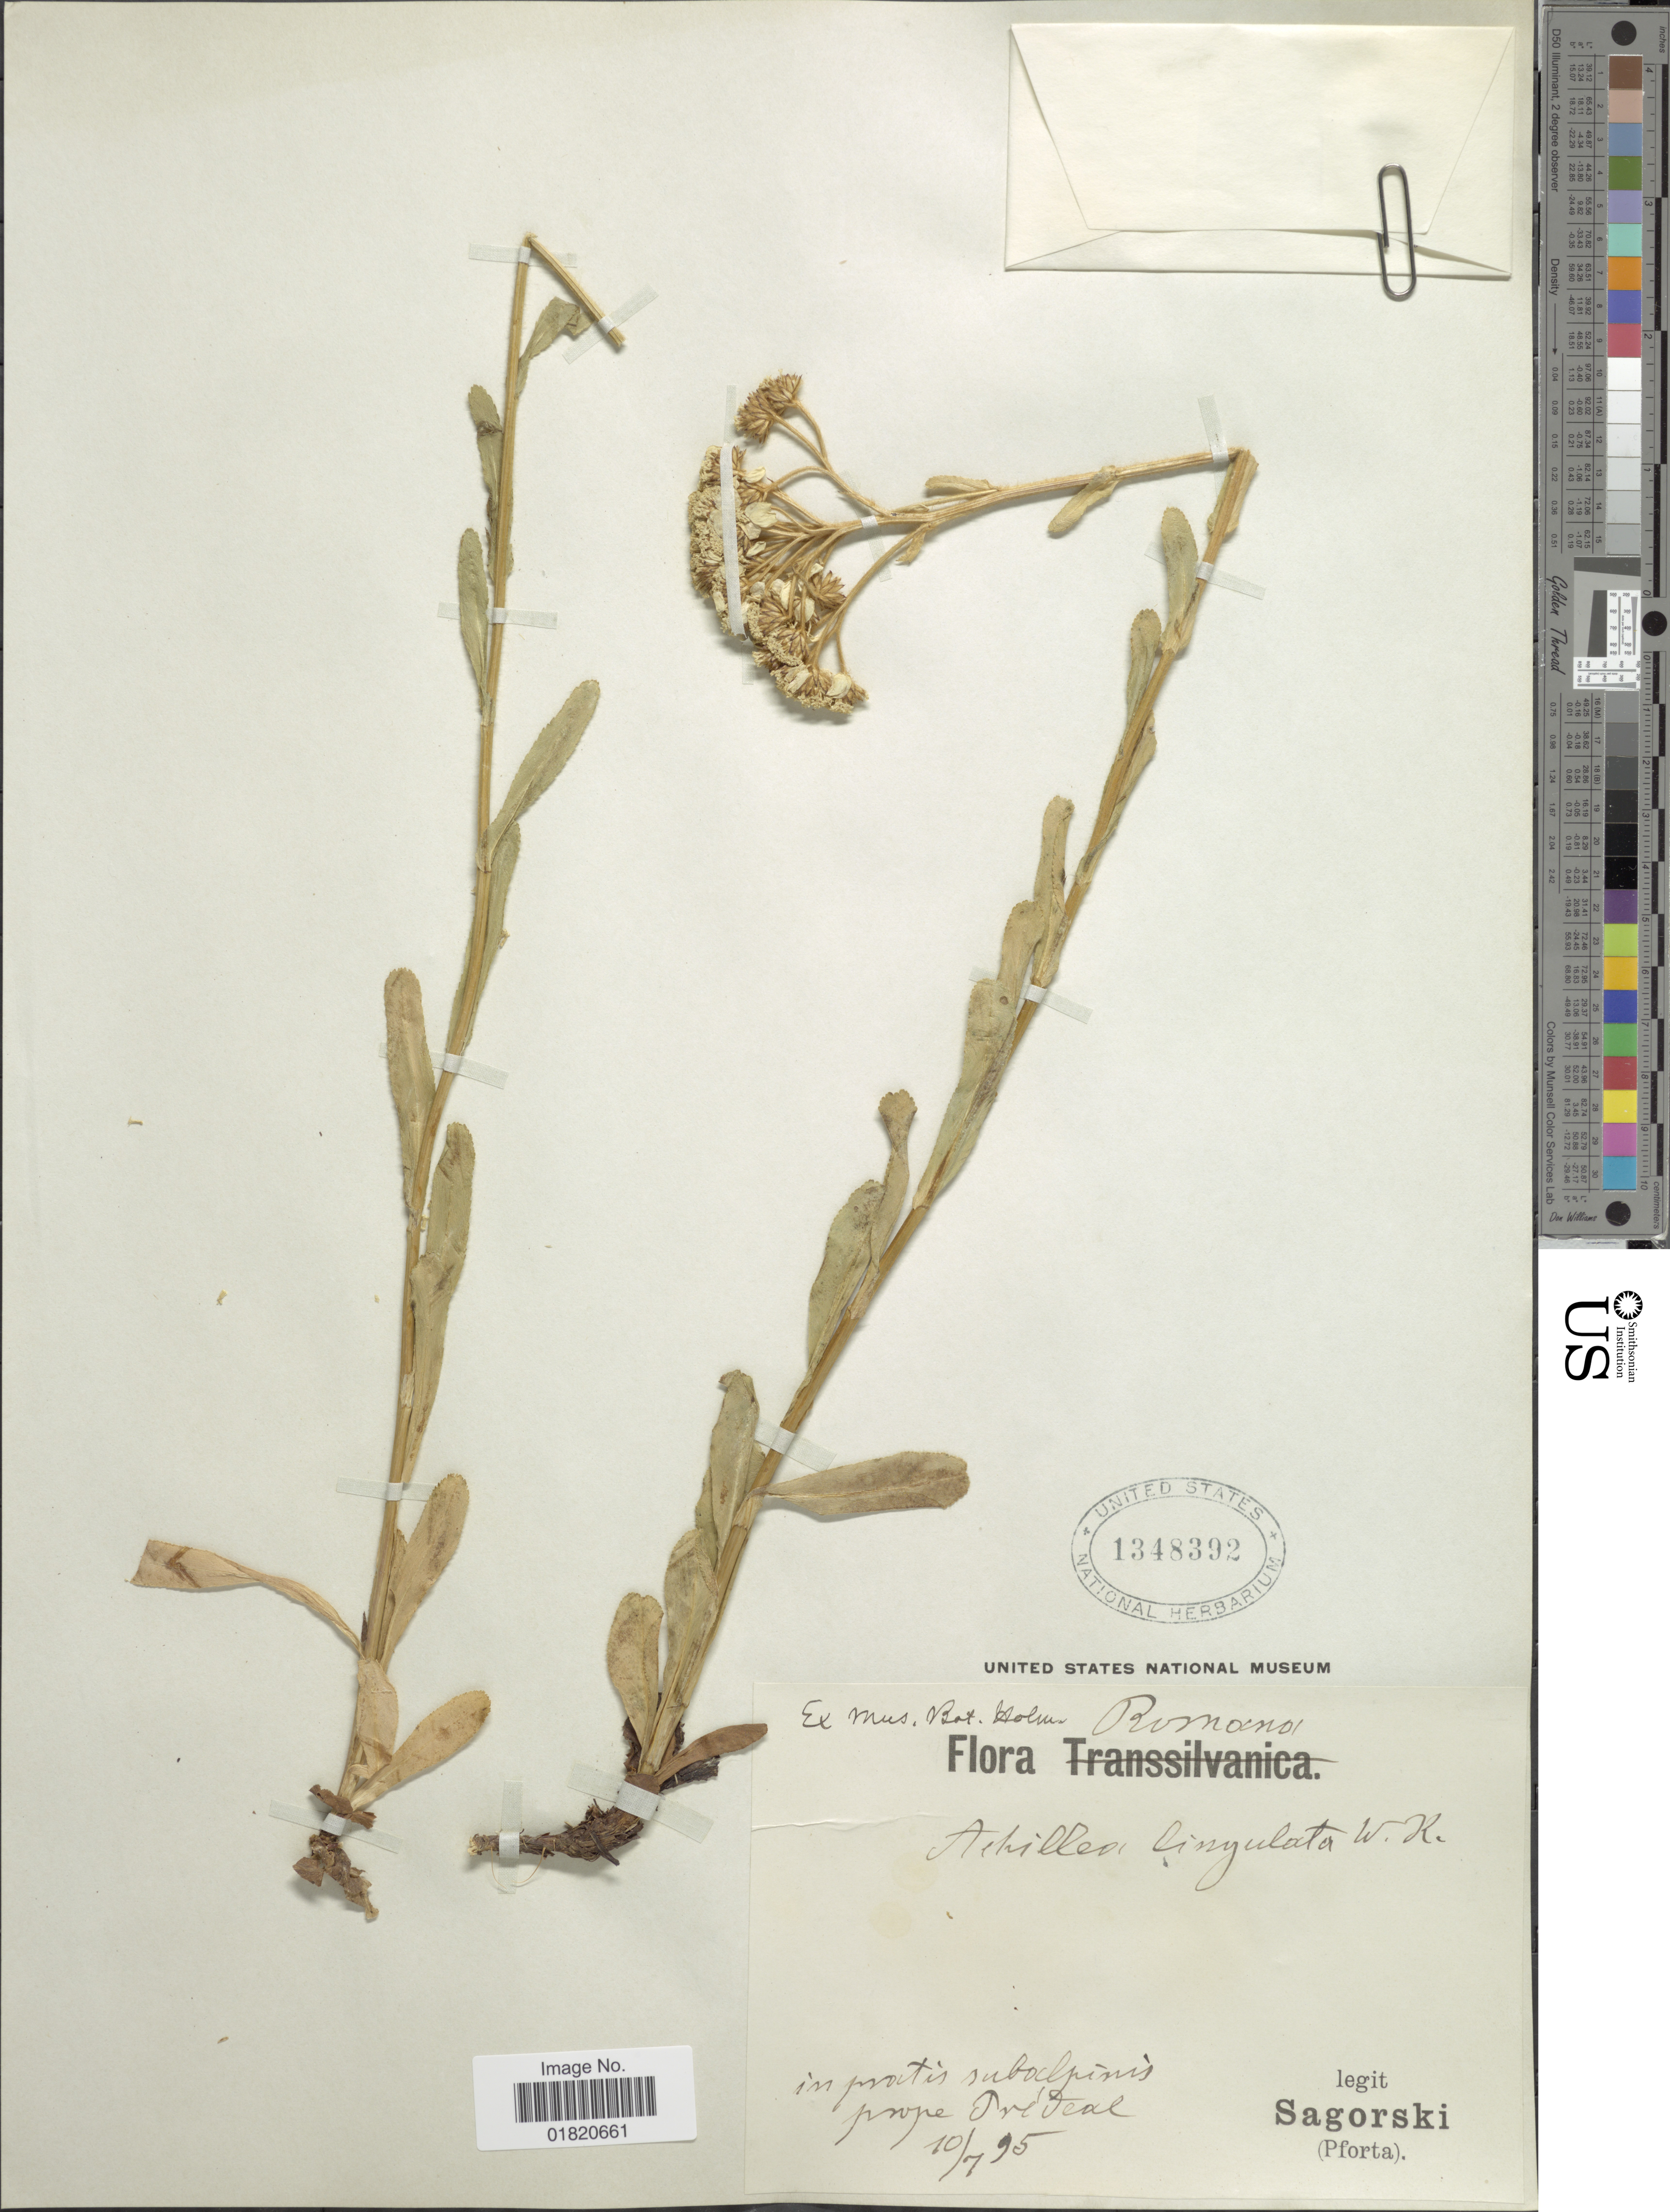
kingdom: Plantae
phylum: Tracheophyta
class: Magnoliopsida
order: Asterales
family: Asteraceae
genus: Achillea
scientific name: Achillea lingulata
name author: Waldst. & Kit.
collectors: -. Sagorski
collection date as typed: Transcribed d/m/y: 10/7/95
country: Romania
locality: In pratis subalinis prope Tredeal [interpreted]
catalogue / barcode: US 1348392